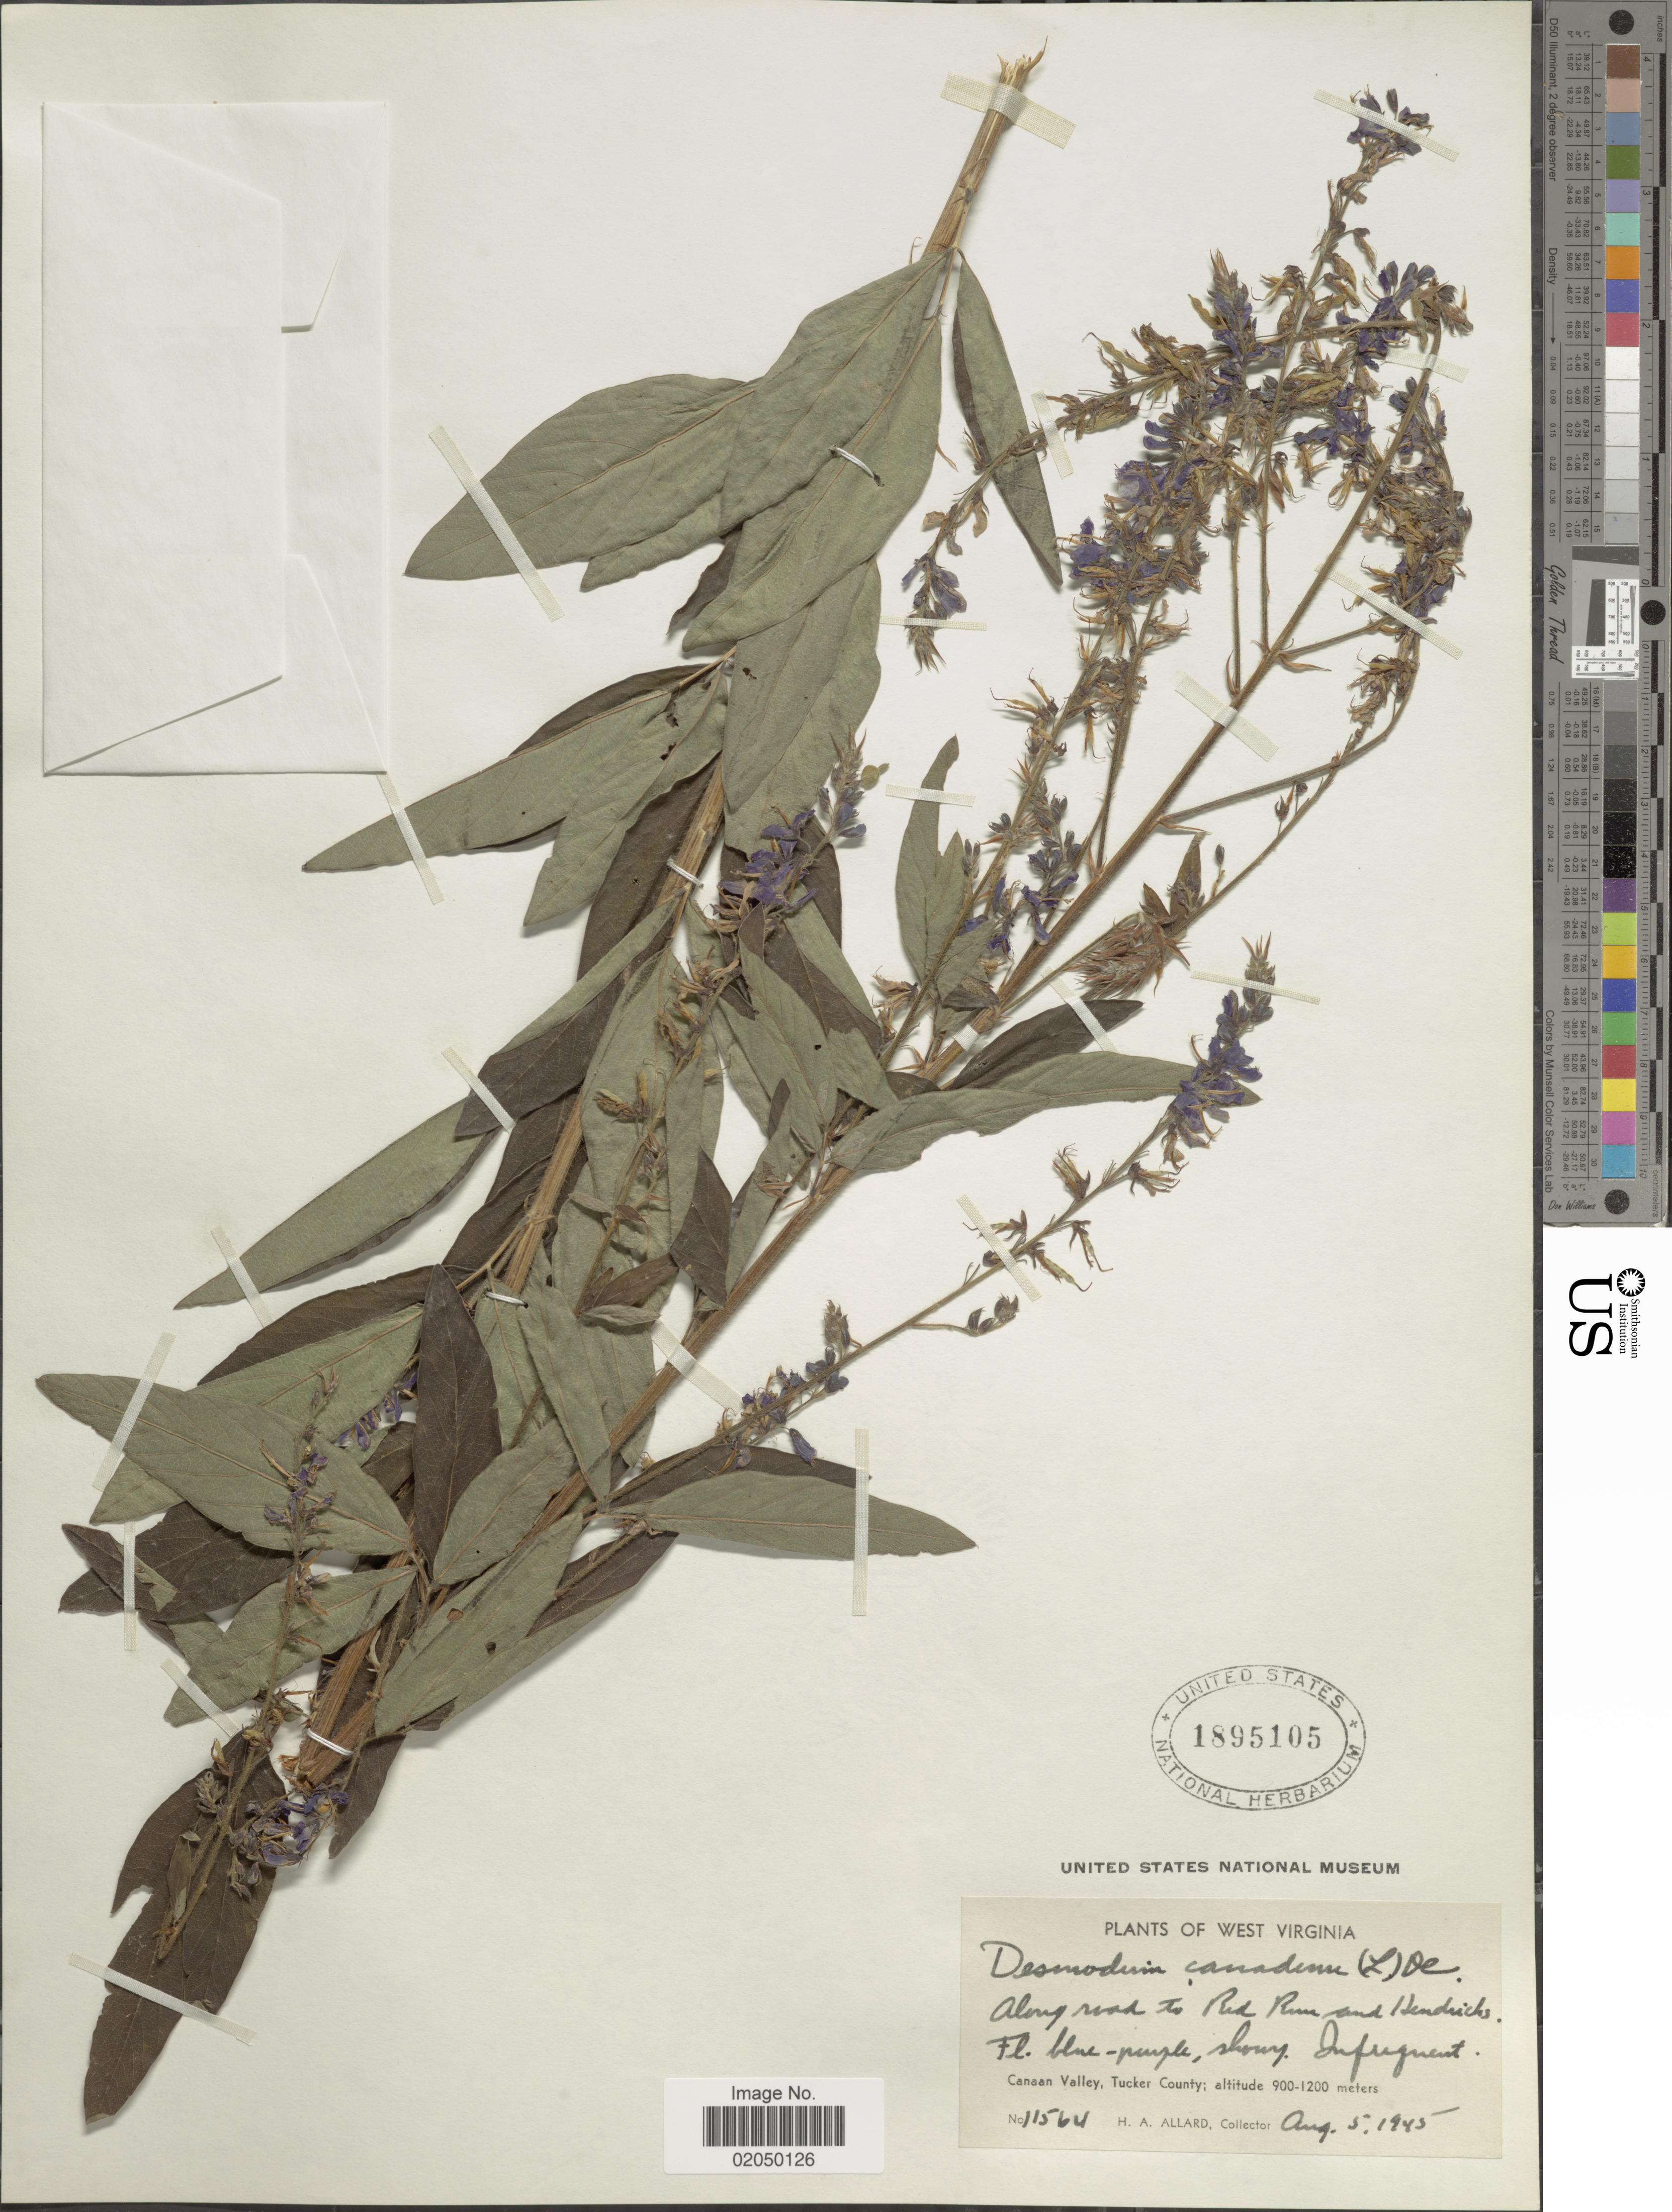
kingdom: Plantae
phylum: Tracheophyta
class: Magnoliopsida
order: Fabales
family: Fabaceae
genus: Desmodium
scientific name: Desmodium canadense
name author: (L.) DC.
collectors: H. A. Allard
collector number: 11564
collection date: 1945-08-05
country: United States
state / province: West Virginia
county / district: Tucker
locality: Along road to Red Run and Hendricks. Canaan Valley, Tucker County.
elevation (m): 900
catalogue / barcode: US 1895105